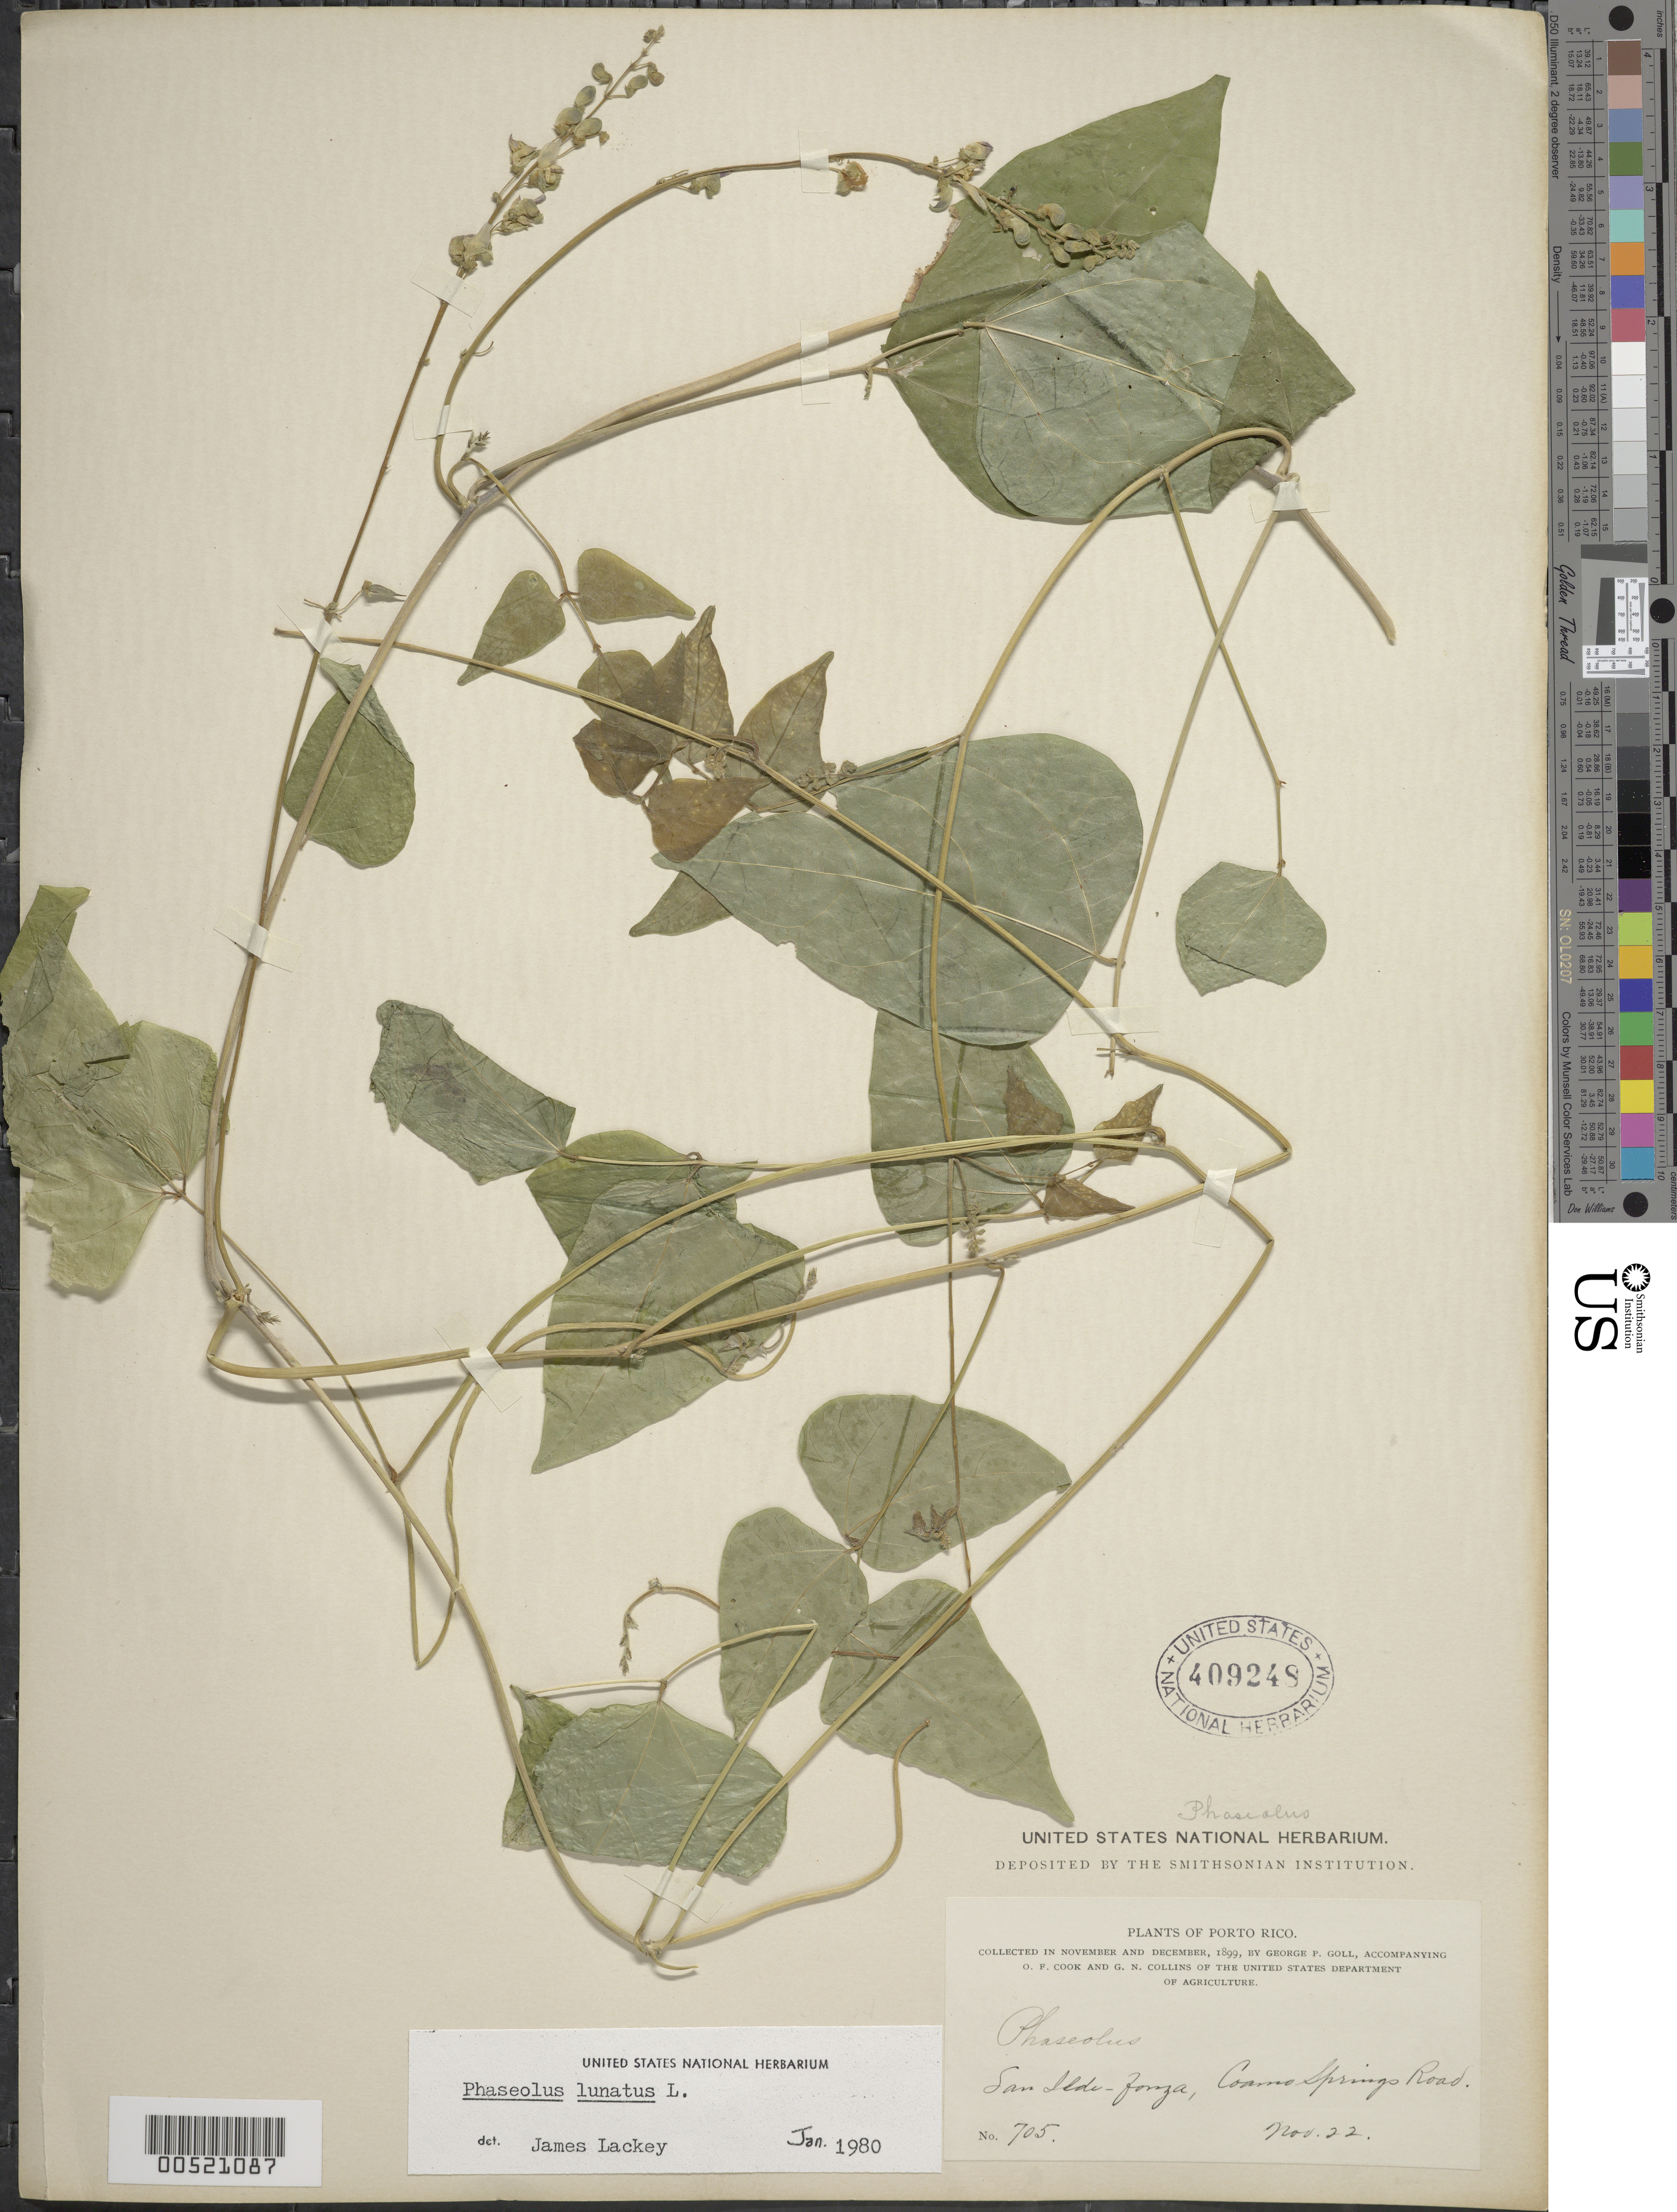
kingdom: Plantae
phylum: Tracheophyta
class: Magnoliopsida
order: Fabales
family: Fabaceae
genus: Phaseolus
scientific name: Phaseolus lunatus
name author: L.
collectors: G. Goll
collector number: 705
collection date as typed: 22 Nov 1899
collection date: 1899-11-22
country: Puerto Rico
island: Greater Antilles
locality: San Ilde-Fonza, Coamo Springs Road.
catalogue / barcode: US 409248